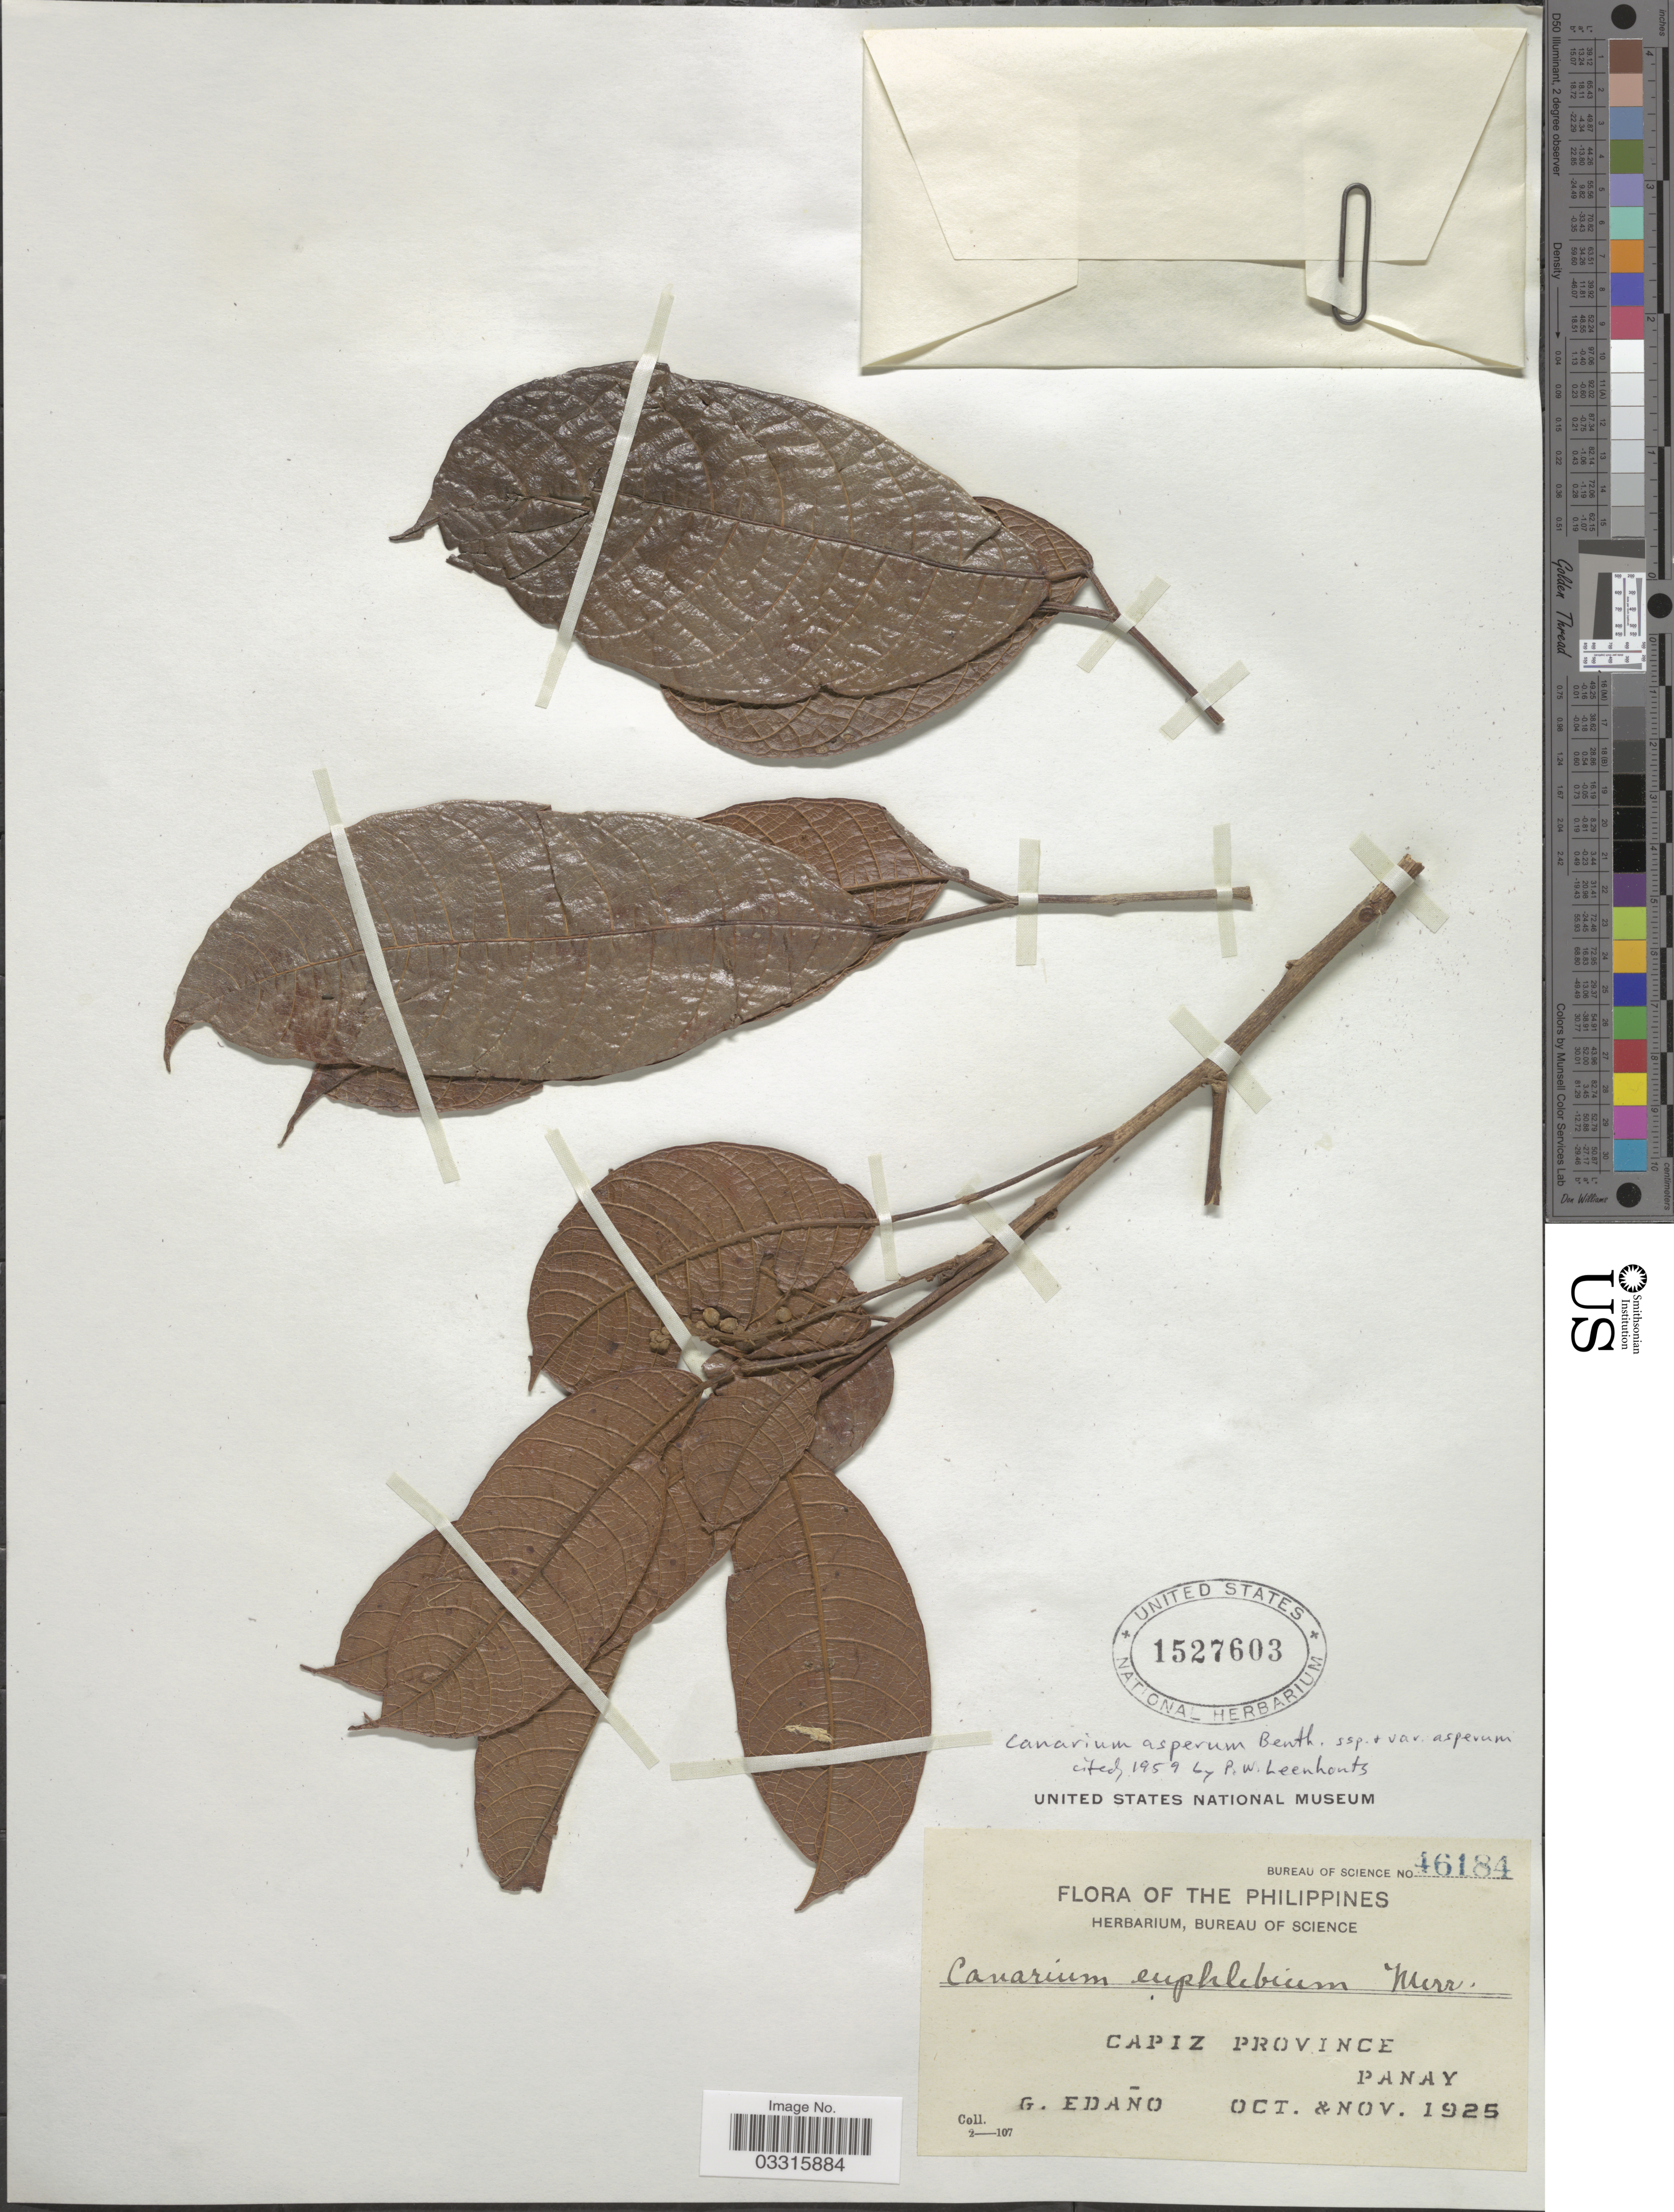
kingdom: Plantae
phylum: Tracheophyta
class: Magnoliopsida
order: Sapindales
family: Burseraceae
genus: Canarium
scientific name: Canarium asperum subsp. asperum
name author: Benth.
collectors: G. Edaño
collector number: Bureau of Science 46184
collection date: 1925-10/1925-11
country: Philippines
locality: Capiz Province, Panay.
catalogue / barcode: US 1527603